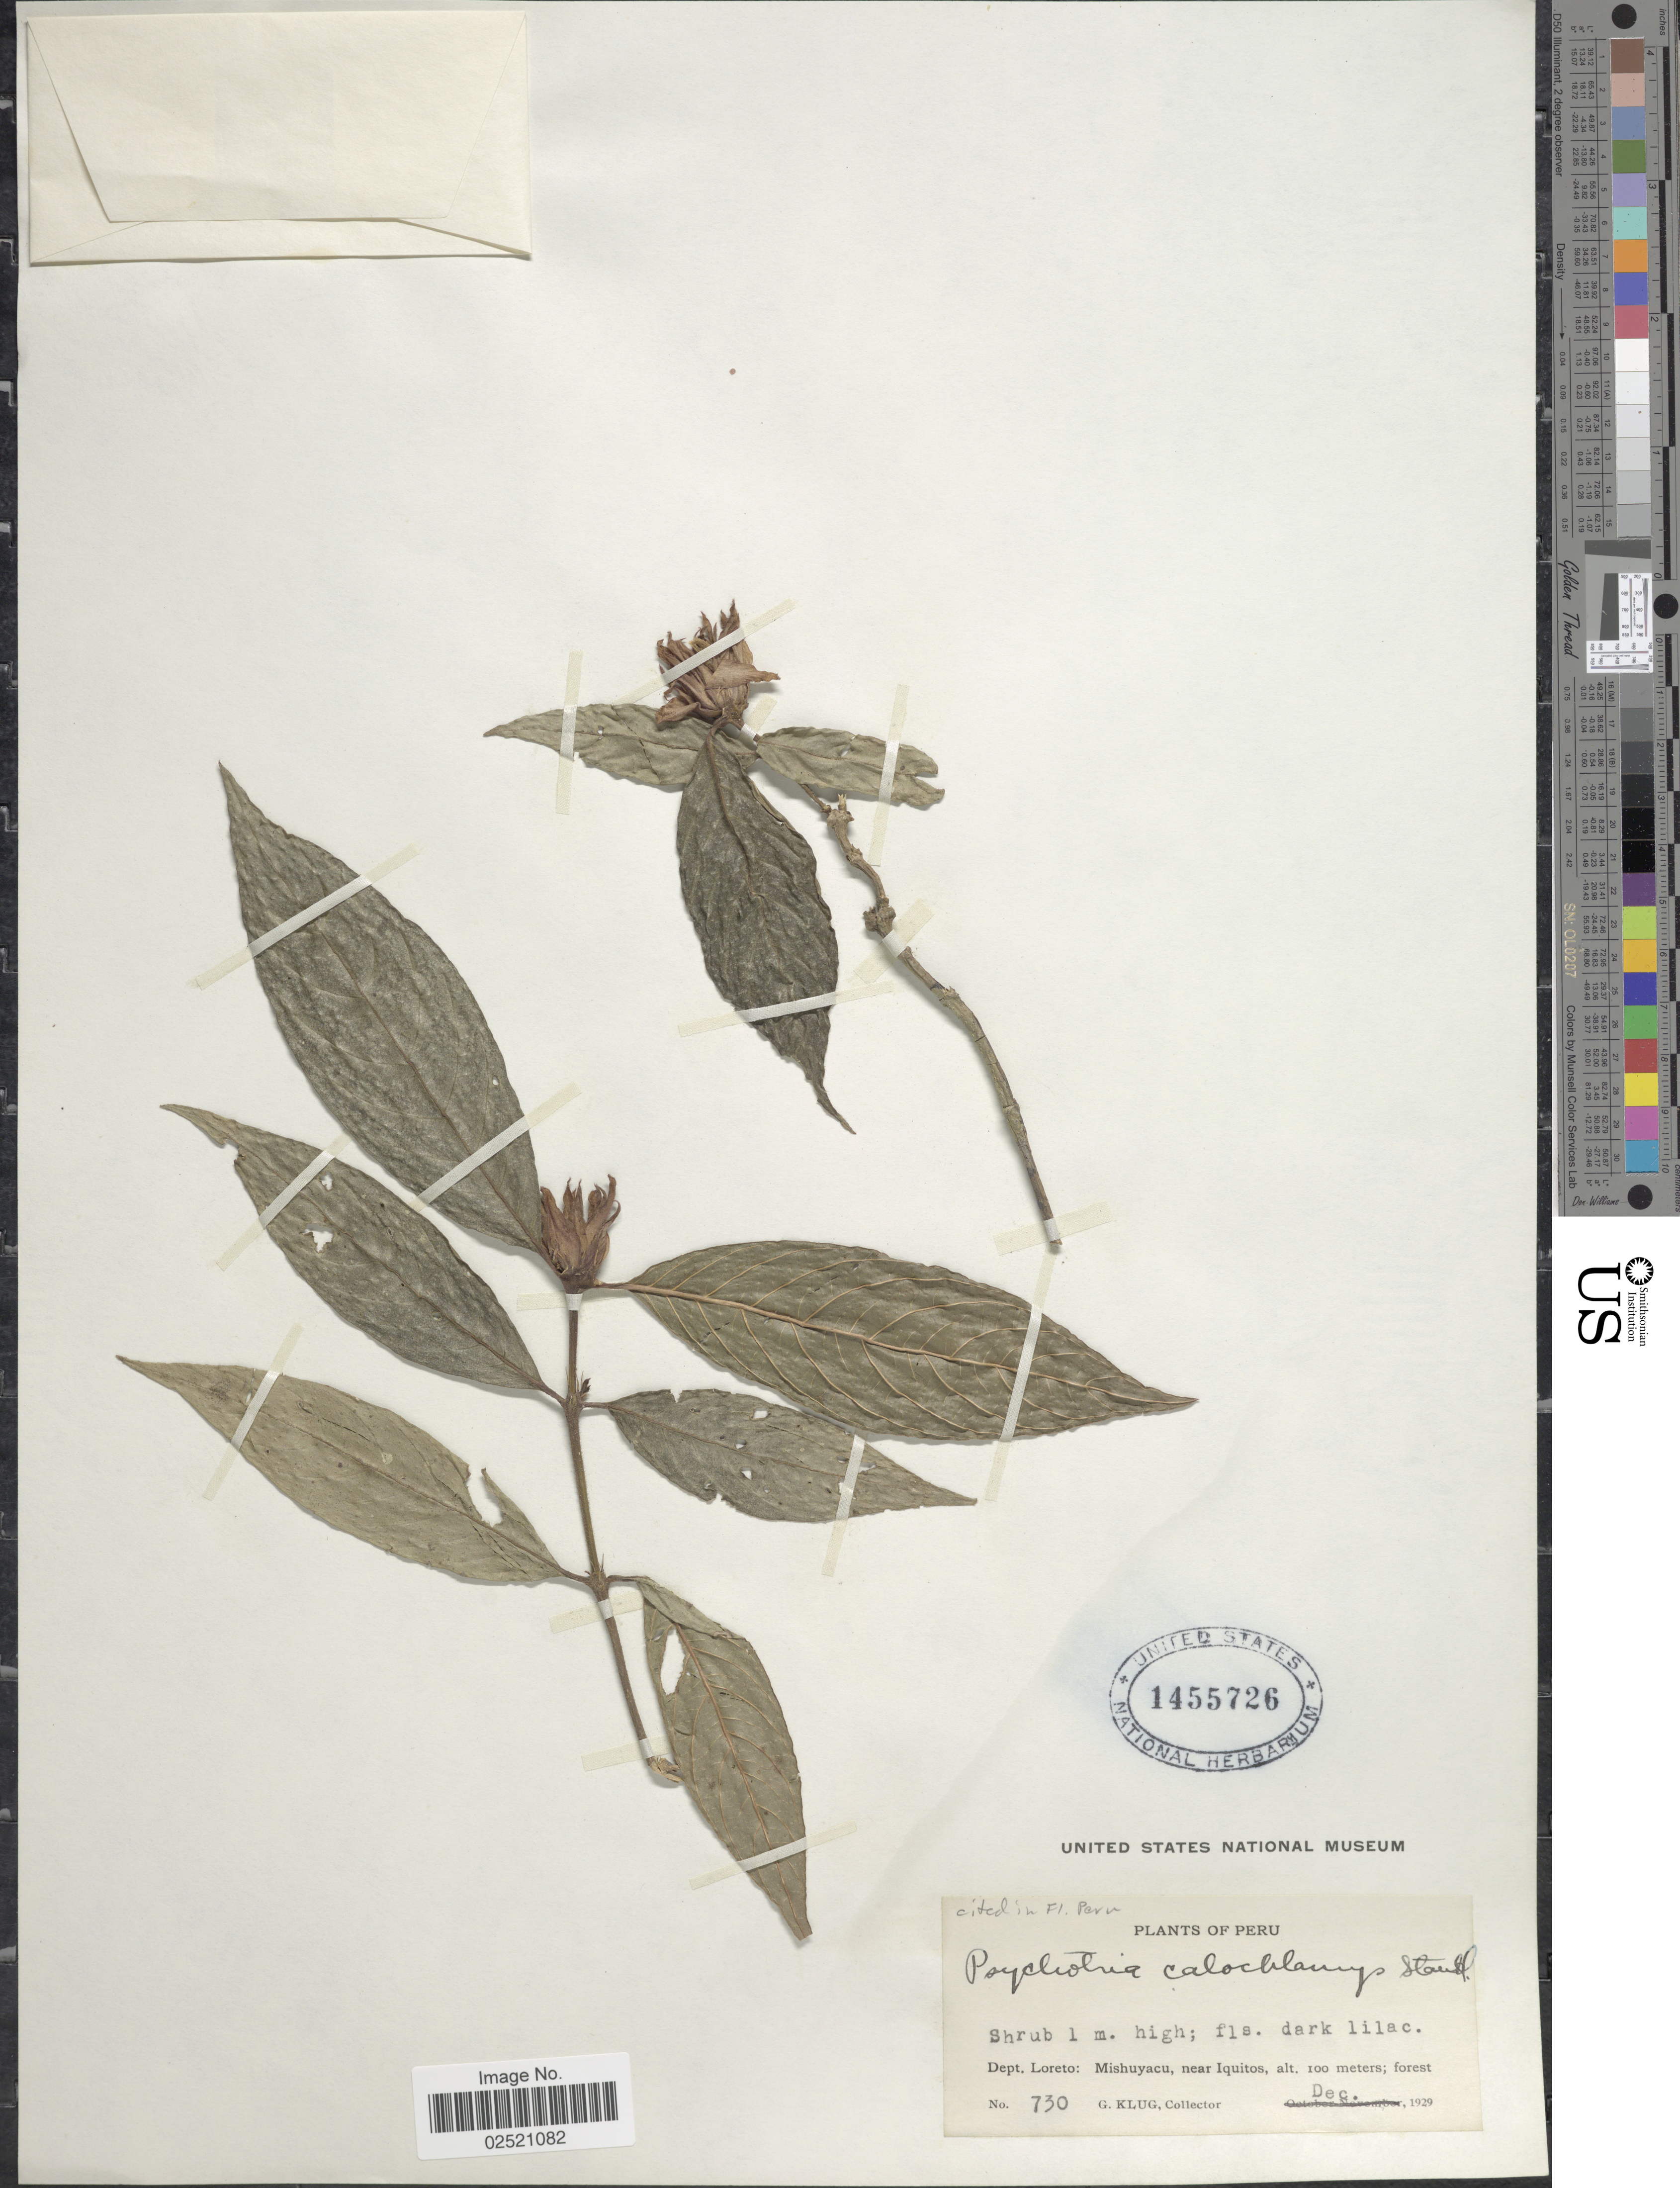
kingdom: Plantae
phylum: Tracheophyta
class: Magnoliopsida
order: Gentianales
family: Rubiaceae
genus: Psychotria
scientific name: Psychotria calochlamys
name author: Standl.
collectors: G. Klug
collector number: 730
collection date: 1929-12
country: Peru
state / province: Loreto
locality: Mishuyacu, near Iquitos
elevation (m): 100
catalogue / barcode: US 1455726